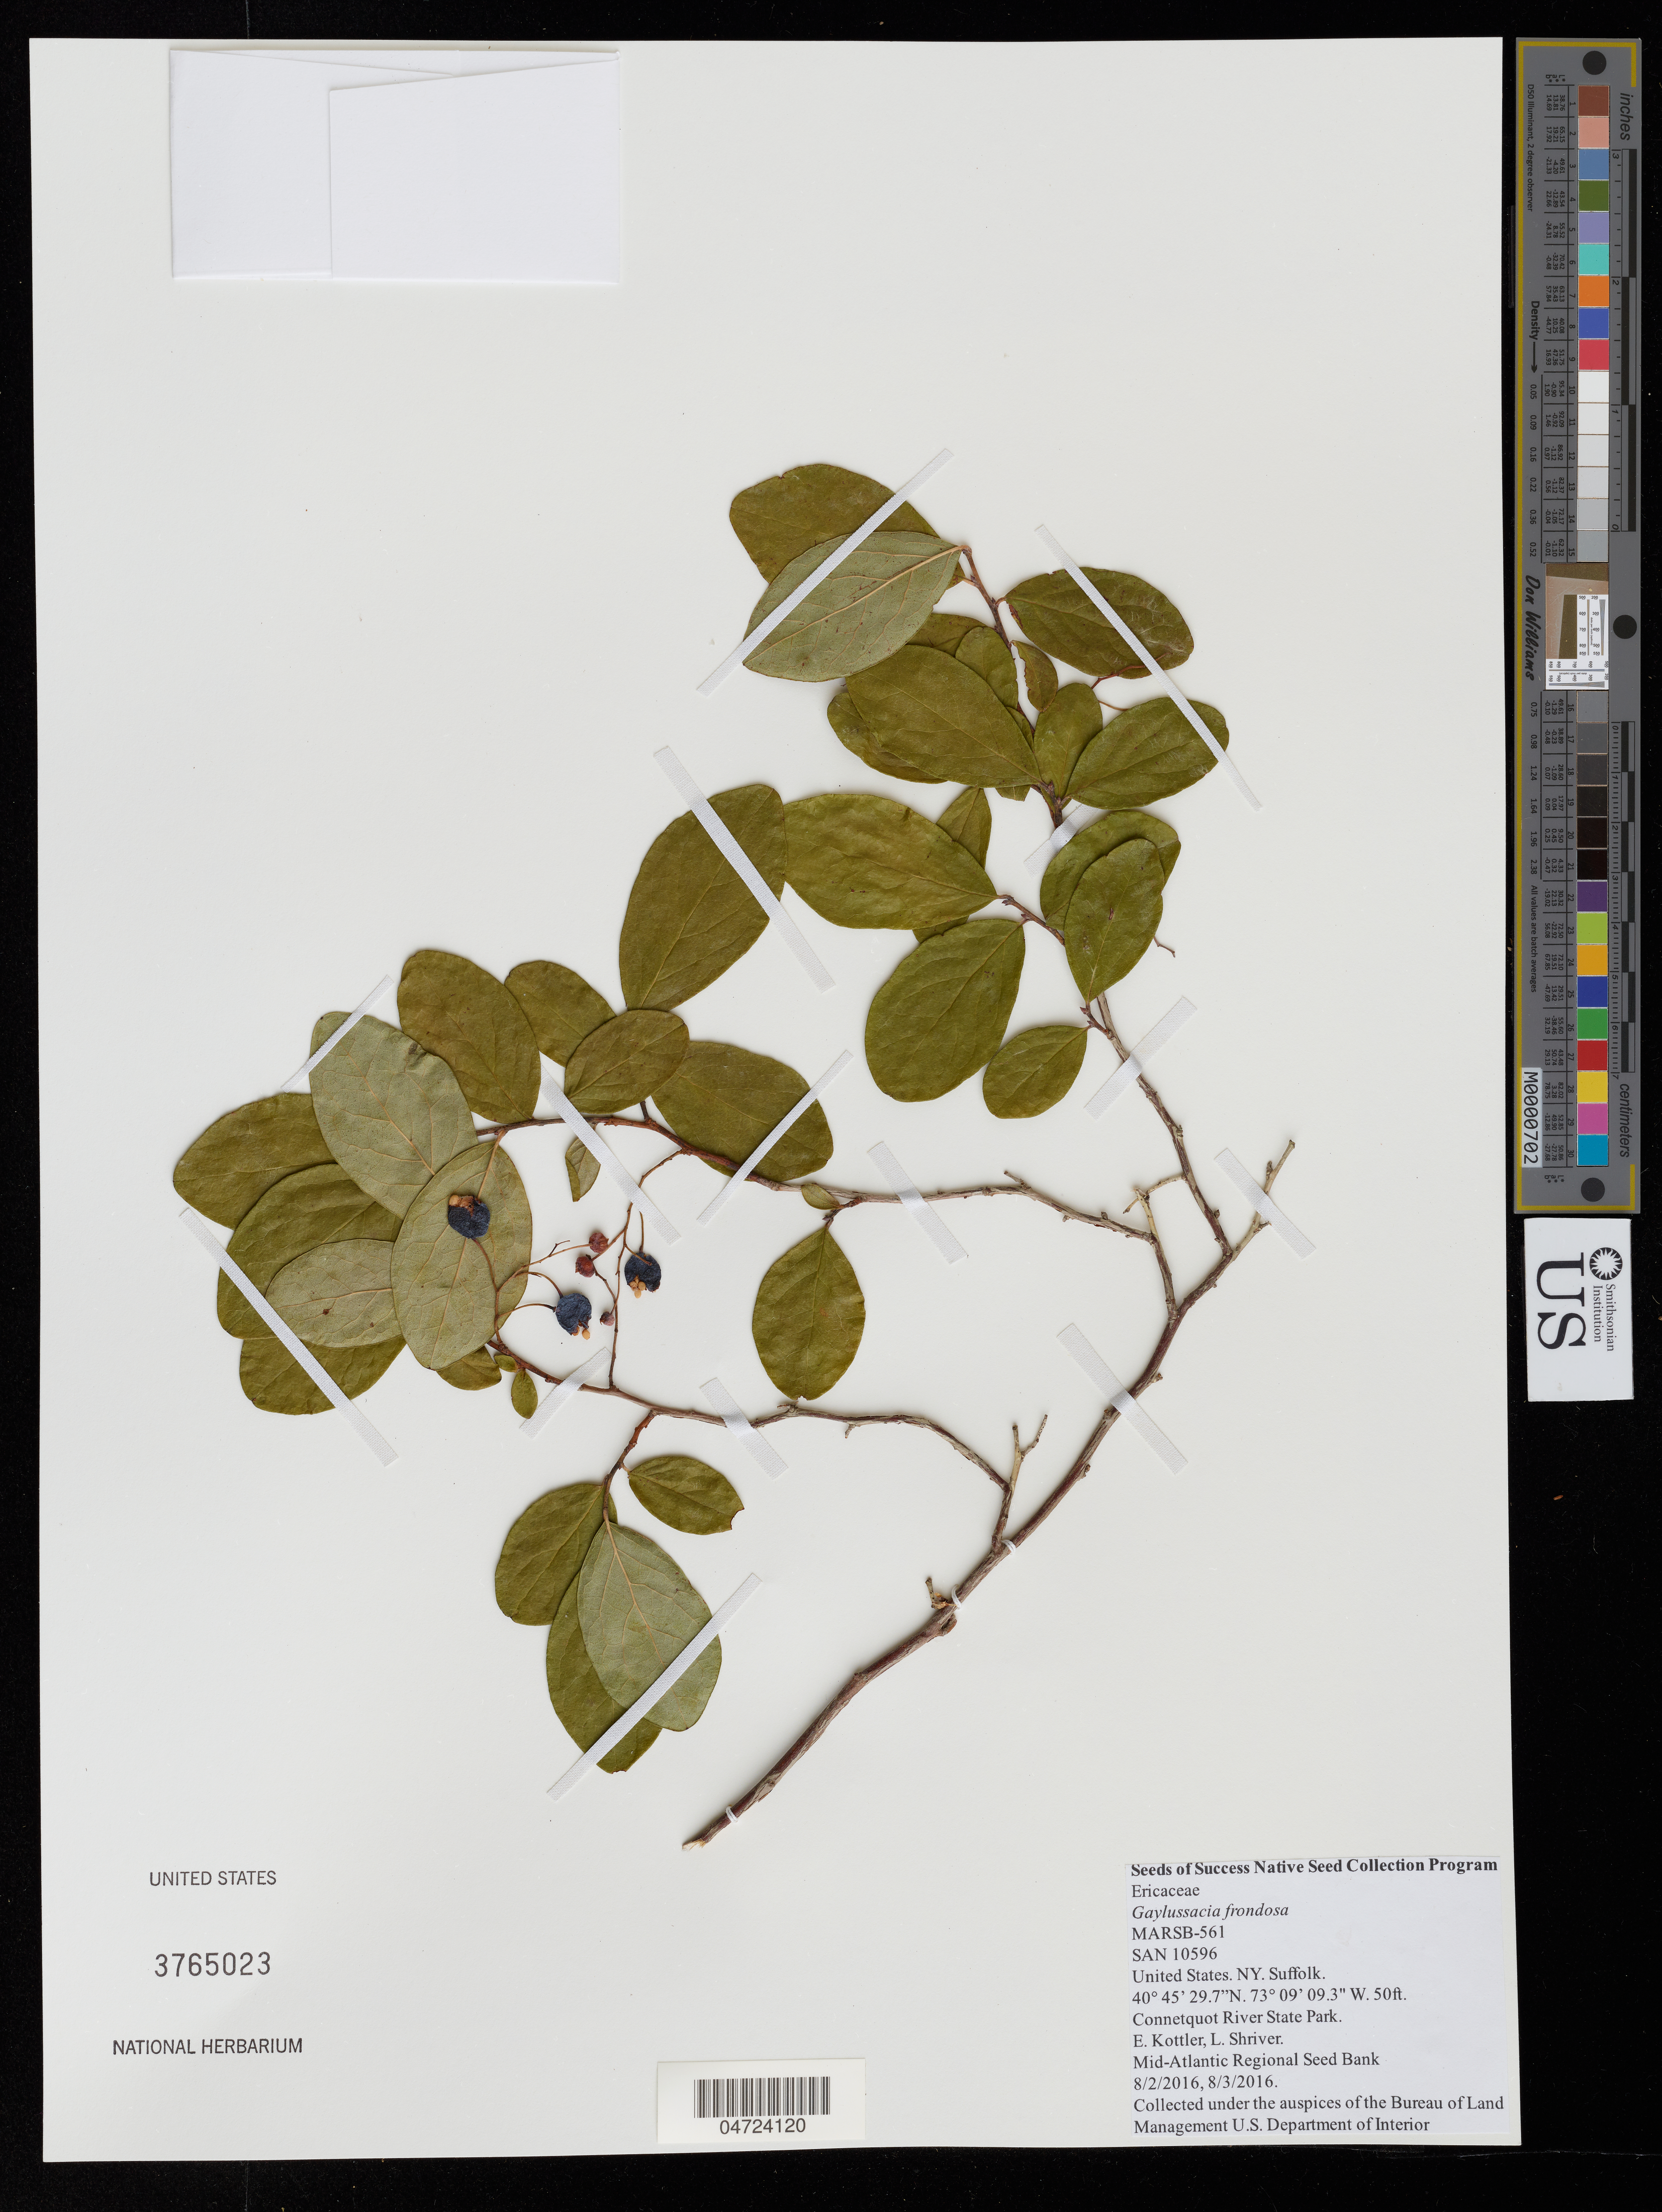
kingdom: Plantae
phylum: Tracheophyta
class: Magnoliopsida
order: Ericales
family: Ericaceae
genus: Gaylussacia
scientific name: Gaylussacia frondosa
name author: (L.) Torr. & A. Gray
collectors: E. Kottler & L. Shriver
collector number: MARSB-561/SAN10596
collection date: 2016-08-02/2016-08-03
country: United States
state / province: New York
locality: Suffolk. Connetquot River State Park.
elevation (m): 15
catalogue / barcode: US 3765023